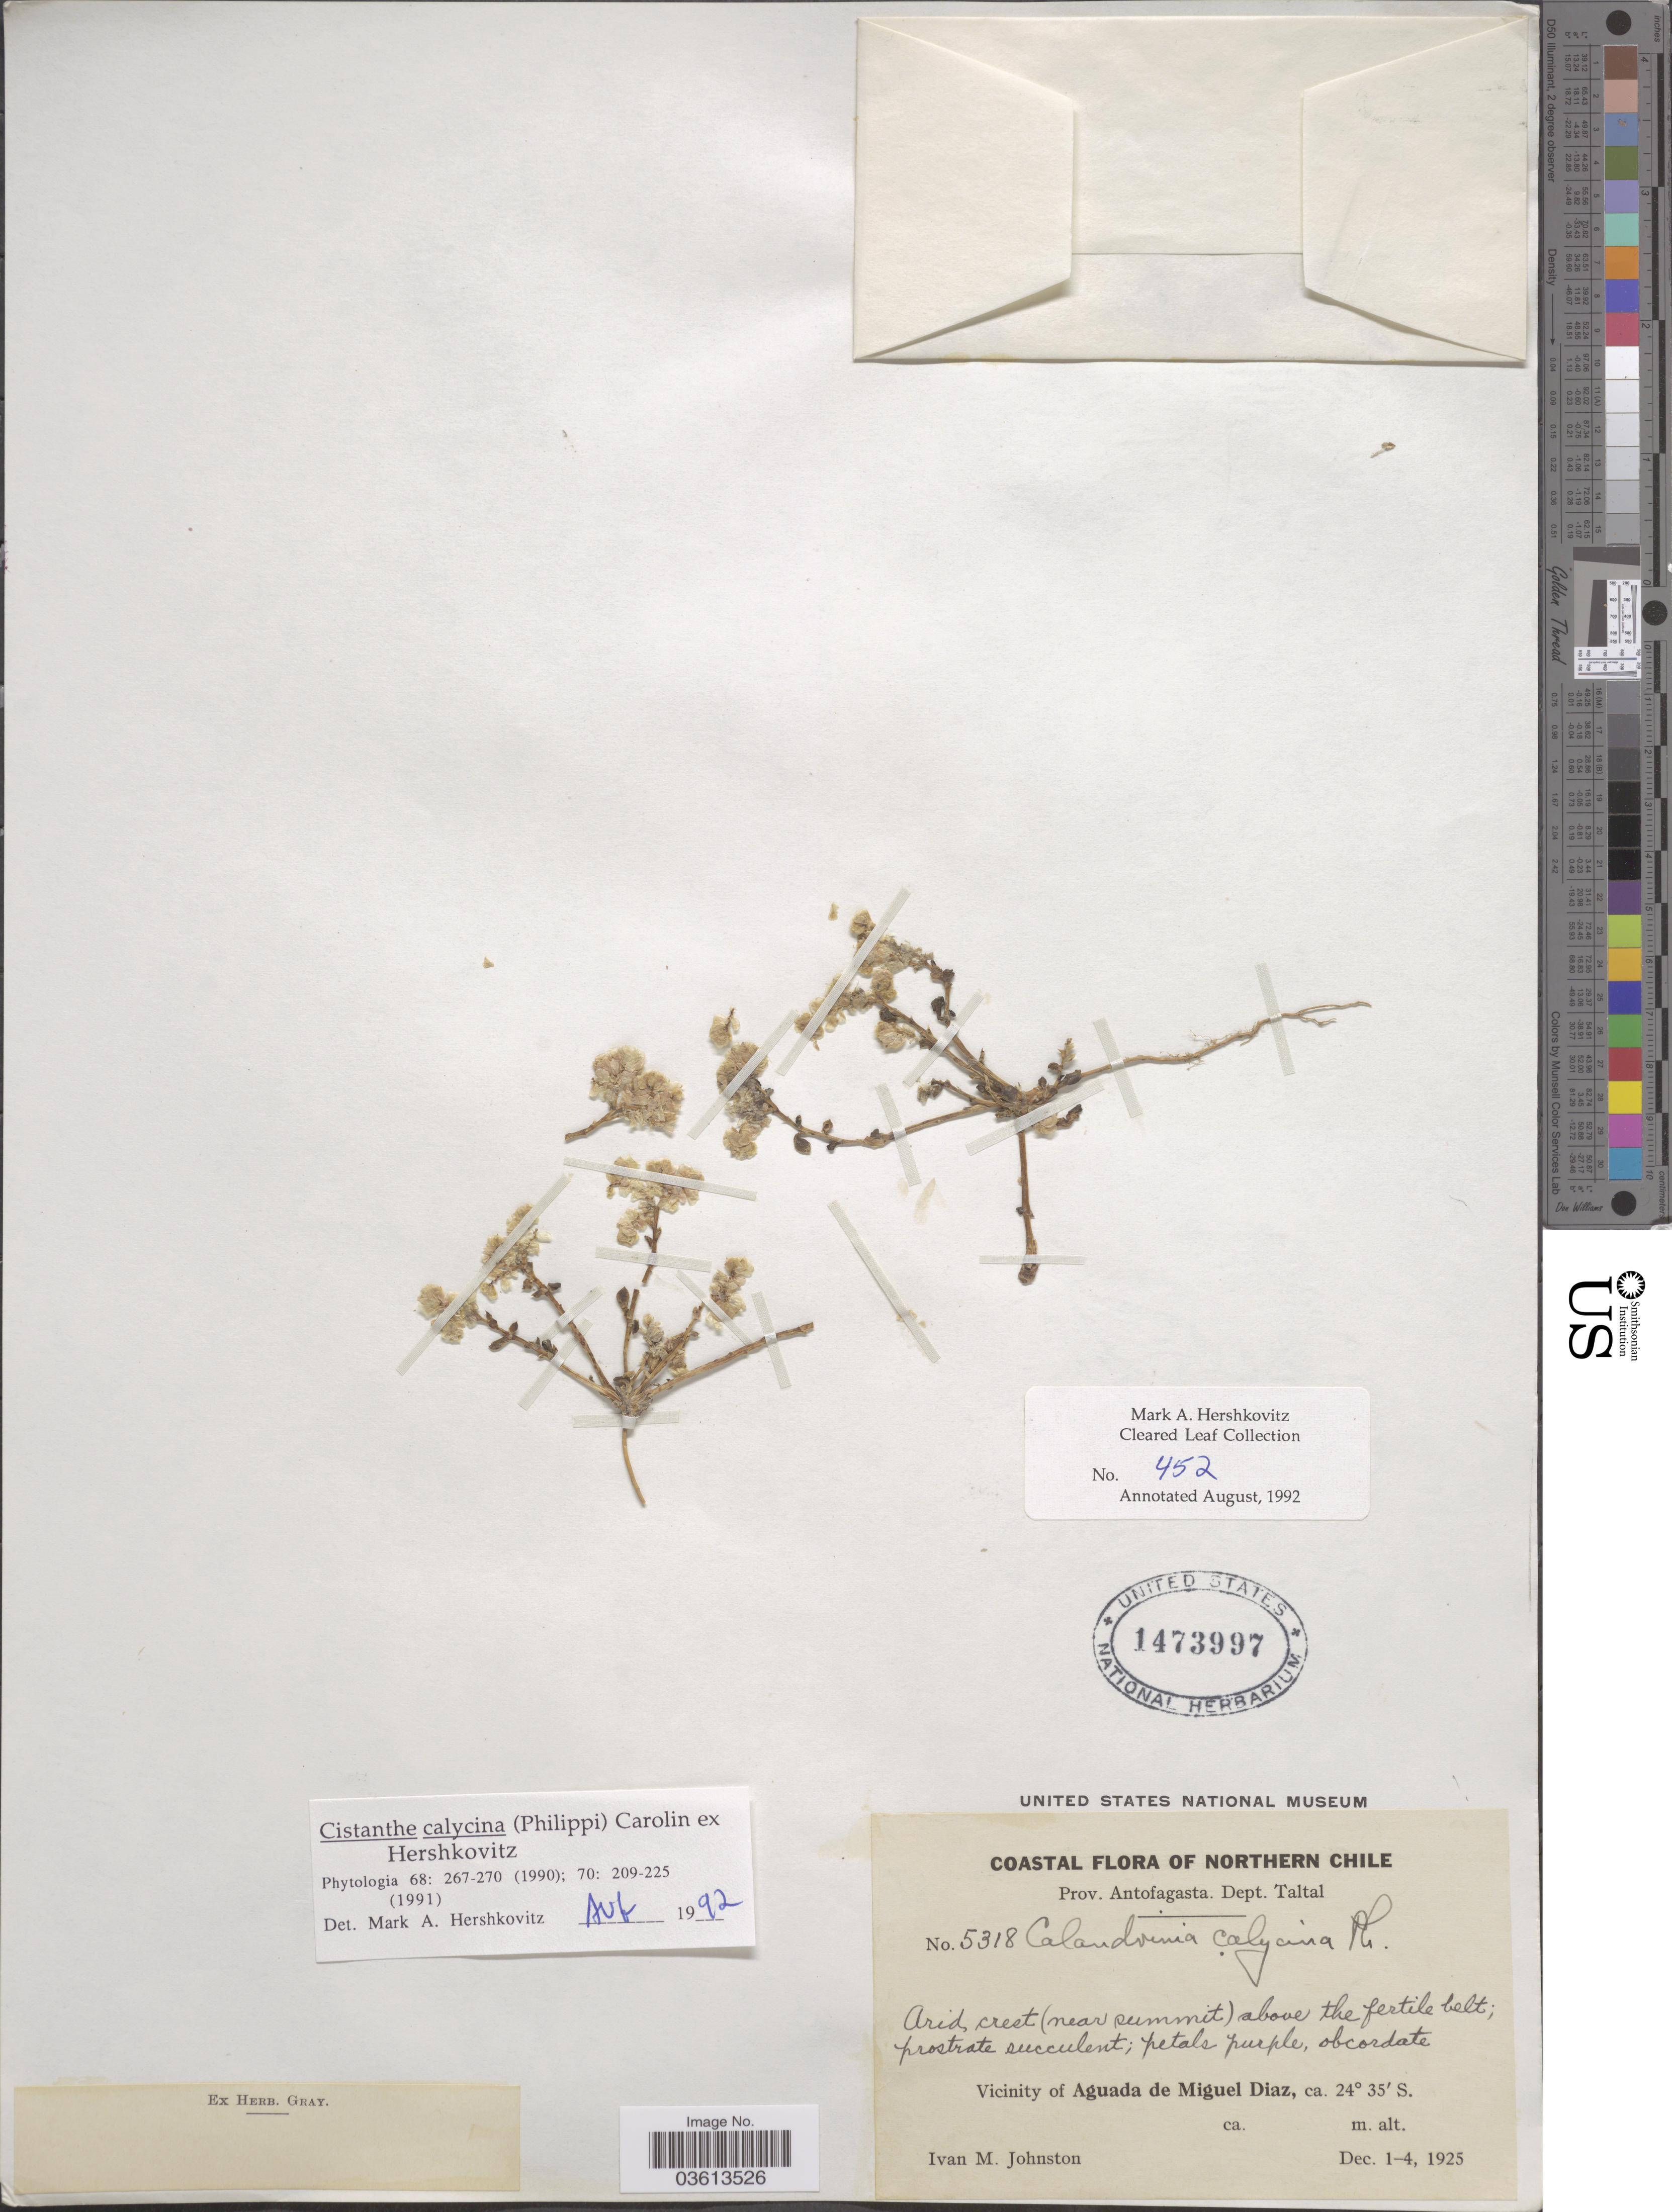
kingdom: Plantae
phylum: Tracheophyta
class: Magnoliopsida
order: Caryophyllales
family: Montiaceae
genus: Philippiamra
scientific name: Philippiamra calycina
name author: (Phil.) Hershk.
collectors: I.M. Johnston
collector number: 5318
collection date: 1925-12-01/1925-12-04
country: Chile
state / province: Antofagasta (II)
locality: Coastal Northern Chile. Prov. Antofagasta. Dept. Taltal. Vicinity of Aguada de Miguel Diaz.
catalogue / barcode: US 1473997